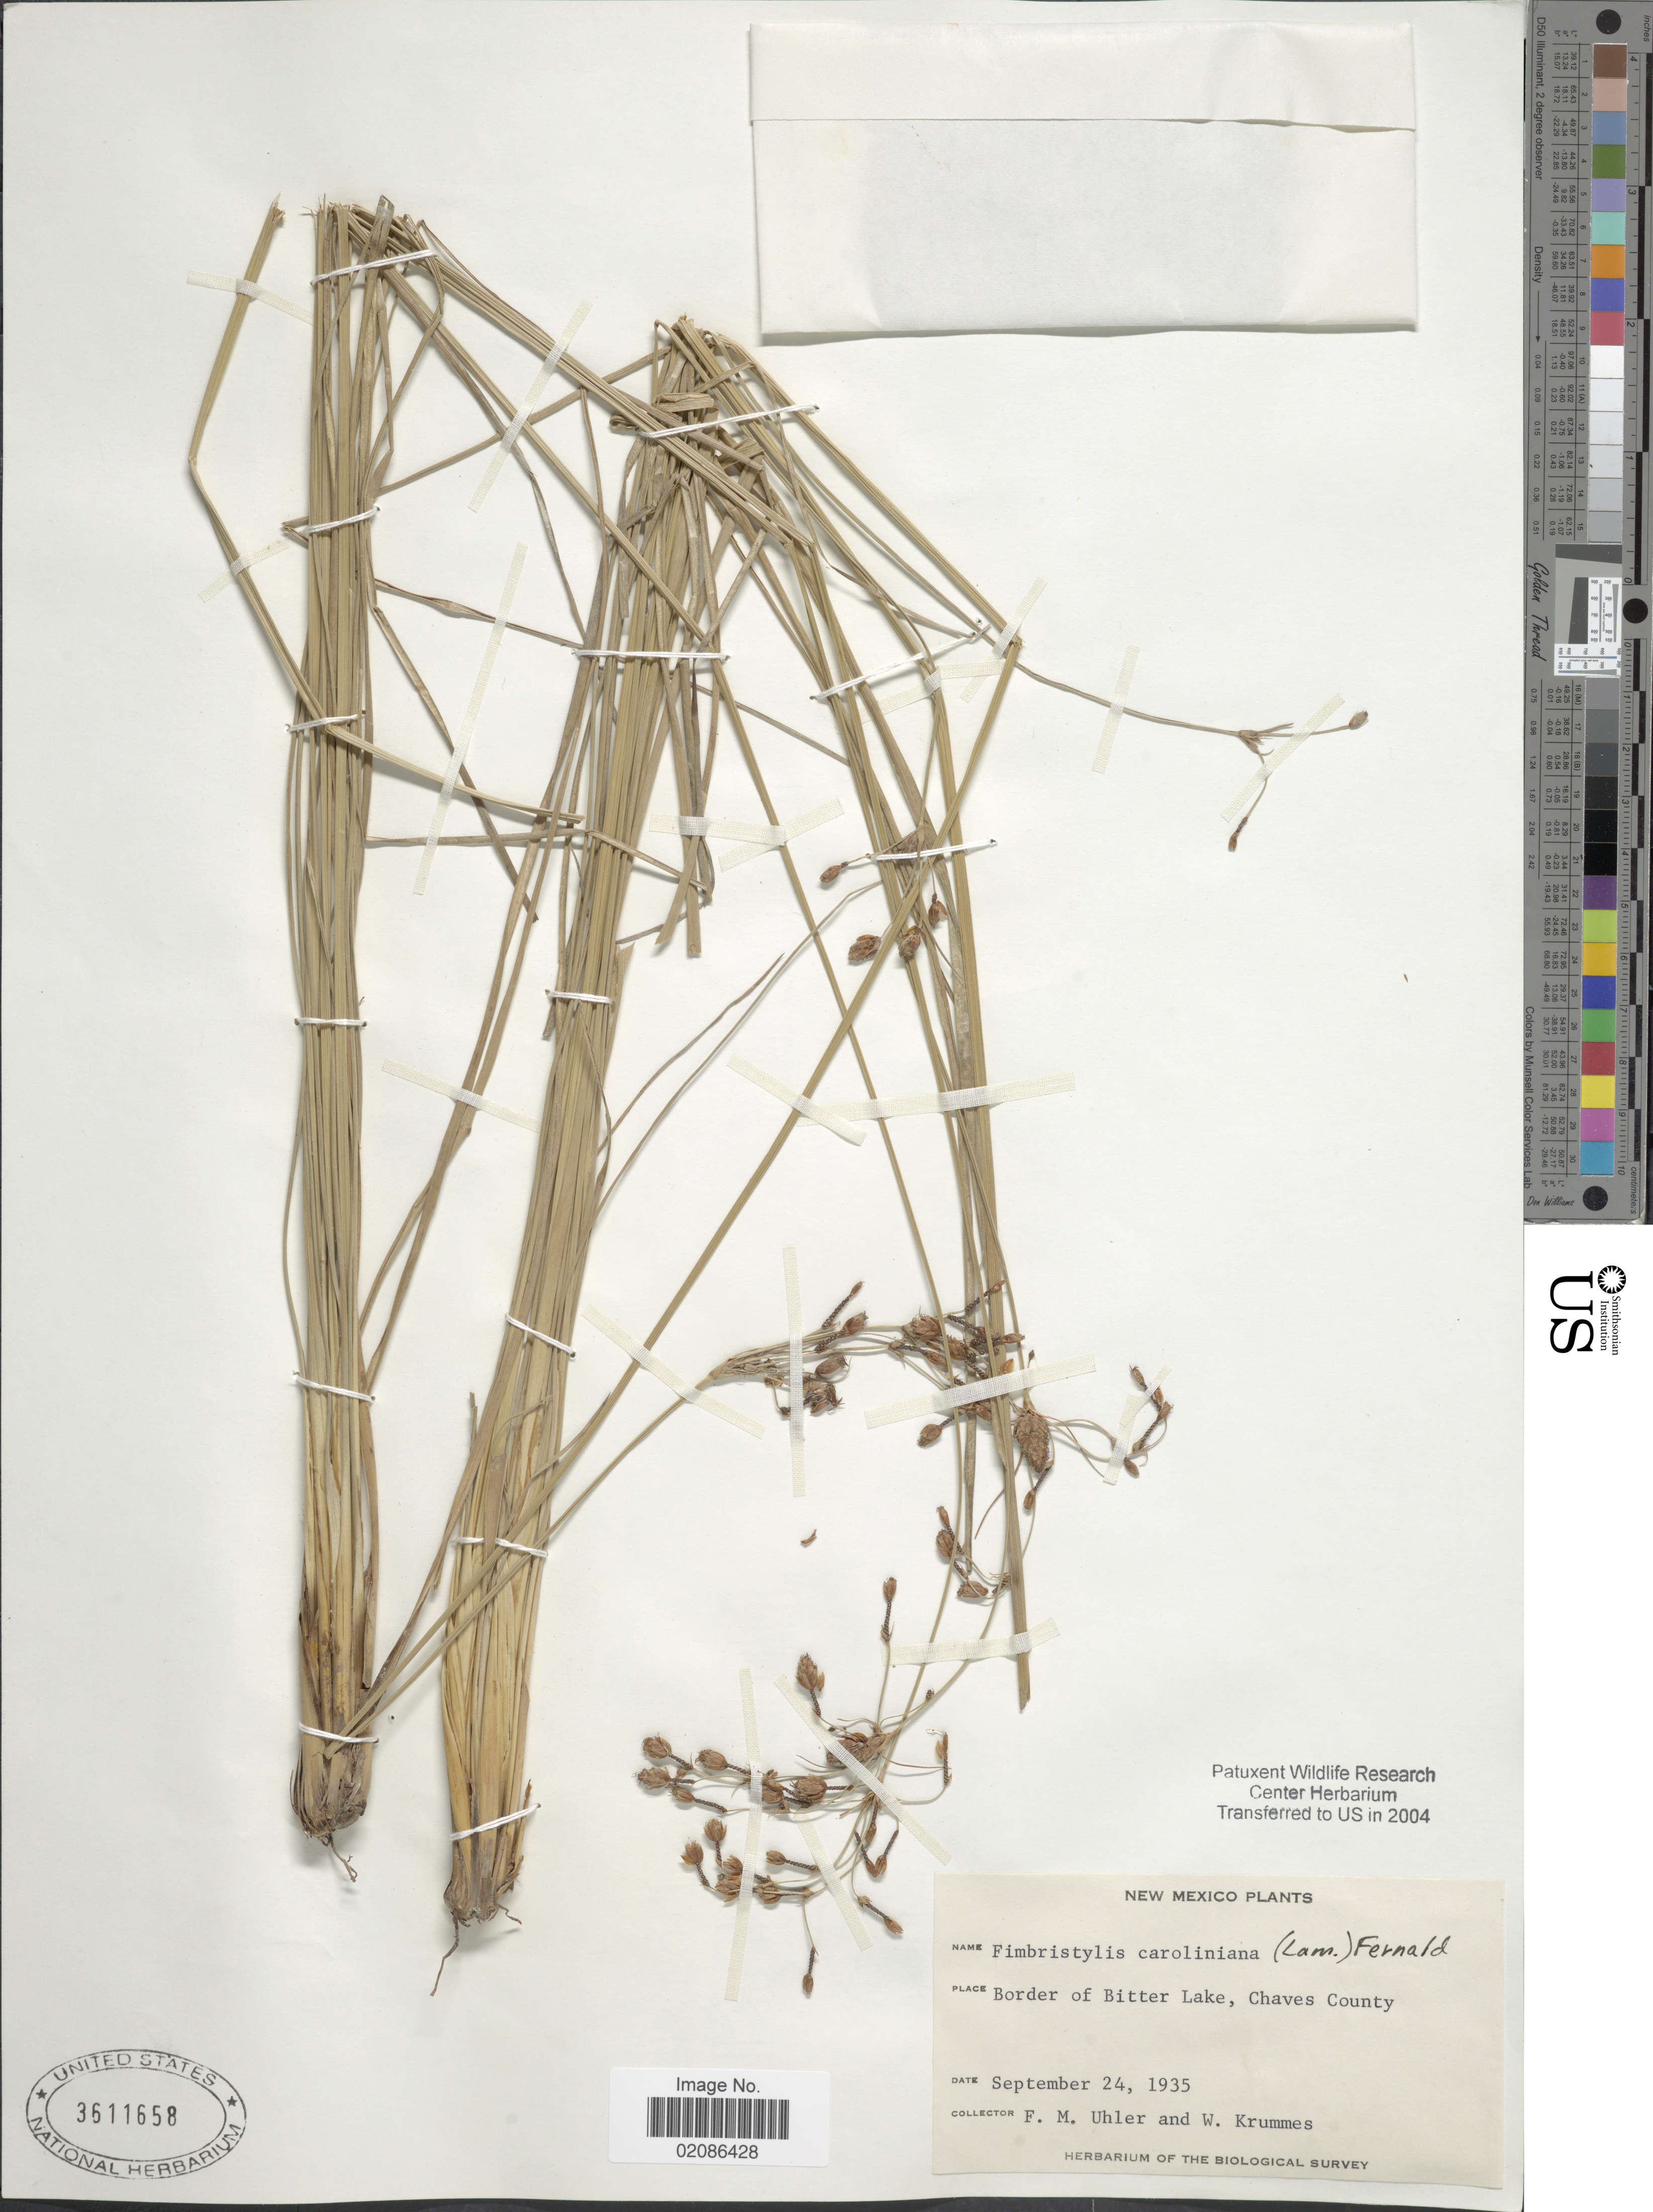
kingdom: Plantae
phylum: Tracheophyta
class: Liliopsida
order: Poales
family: Cyperaceae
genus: Fimbristylis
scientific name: Fimbristylis caroliniana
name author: (Lam.) Fernald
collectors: F. M. Uhler & W. Krummes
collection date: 1935-09-24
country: United States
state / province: New Mexico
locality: Border of Bitter Lake, Chaves County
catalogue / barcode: US 3611658